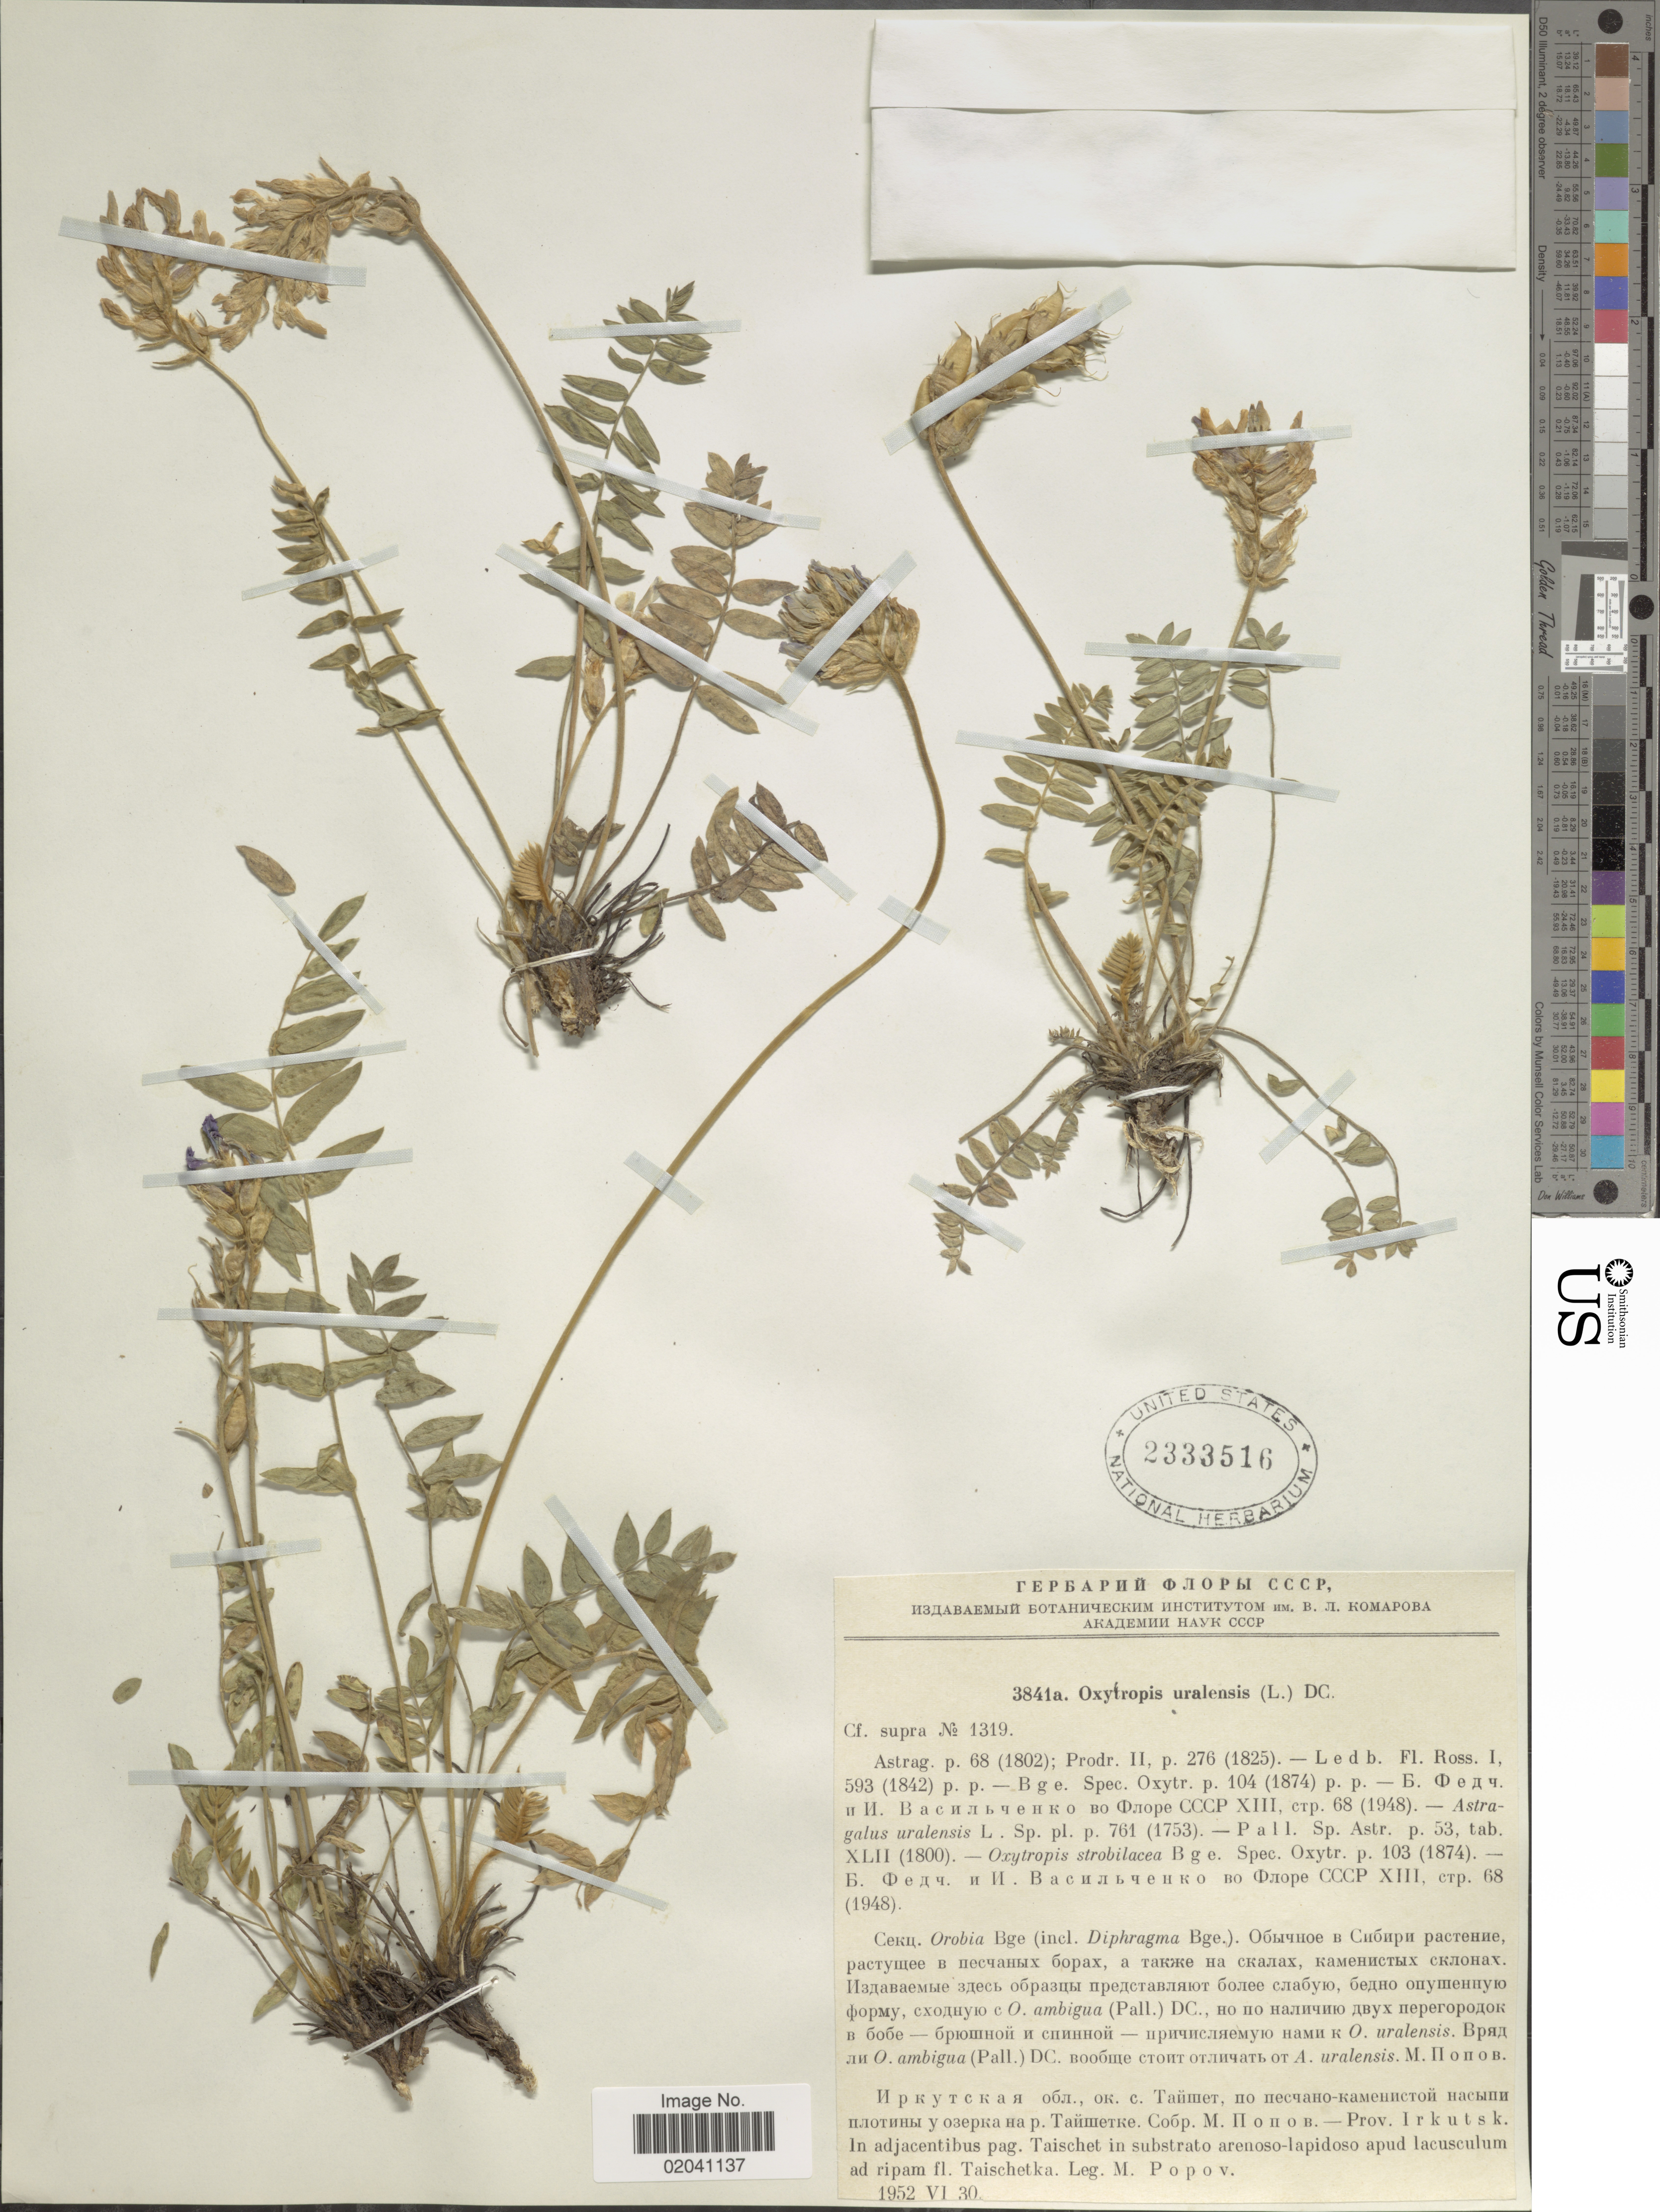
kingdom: Plantae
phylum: Tracheophyta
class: Magnoliopsida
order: Fabales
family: Fabaceae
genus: Oxytropis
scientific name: Oxytropis uralensis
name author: (L.) DC.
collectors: M. Popov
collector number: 3841a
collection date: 1952-06-30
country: Russian Federation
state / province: Irkutsk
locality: Prov. Irkutsk. In adjacentibus pag. Taischet in substrato arenoso-lapidoso apud lacusculum ad ripam fl. Taischetka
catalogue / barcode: US 2333516